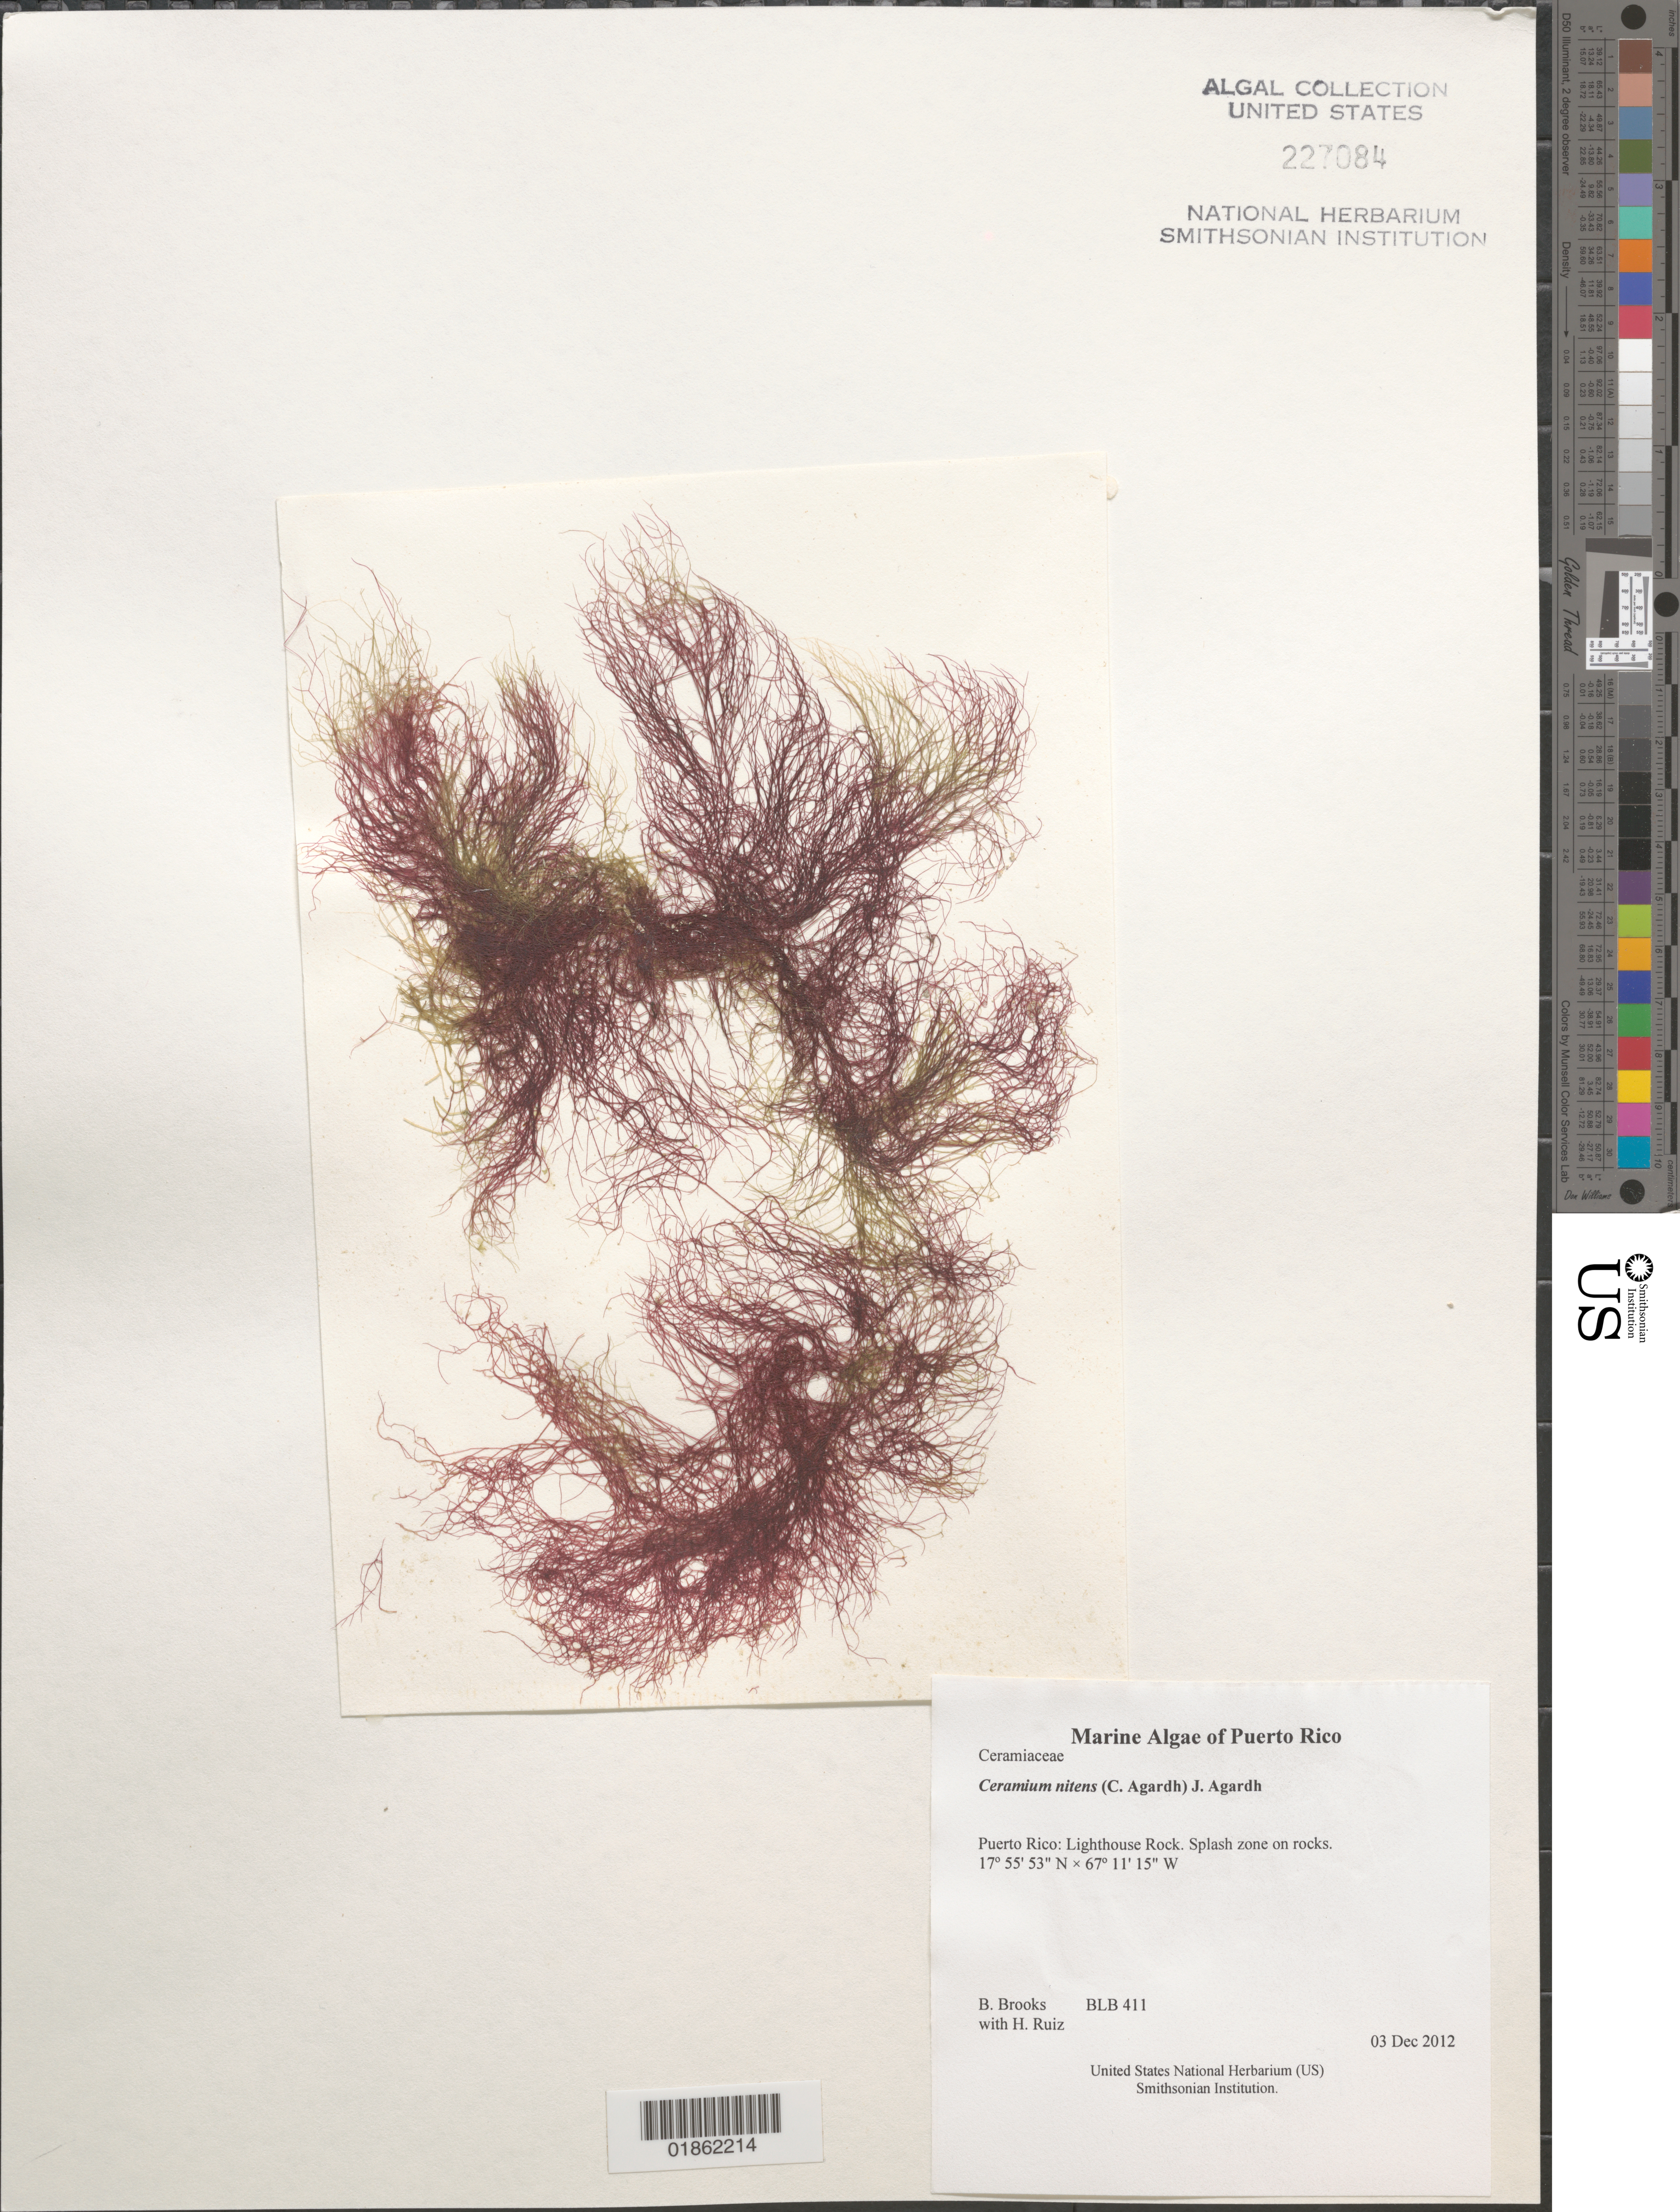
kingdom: Plantae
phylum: Rhodophyta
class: Florideophyceae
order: Ceramiales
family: Ceramiaceae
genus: Ceramium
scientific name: Ceramium nitens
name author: (C. Agardh) J. Agardh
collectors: B. Brooks & H. Ruiz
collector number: BLB 411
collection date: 2012-12-03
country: Puerto Rico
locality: Lighthouse Rock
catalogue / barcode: US 227084